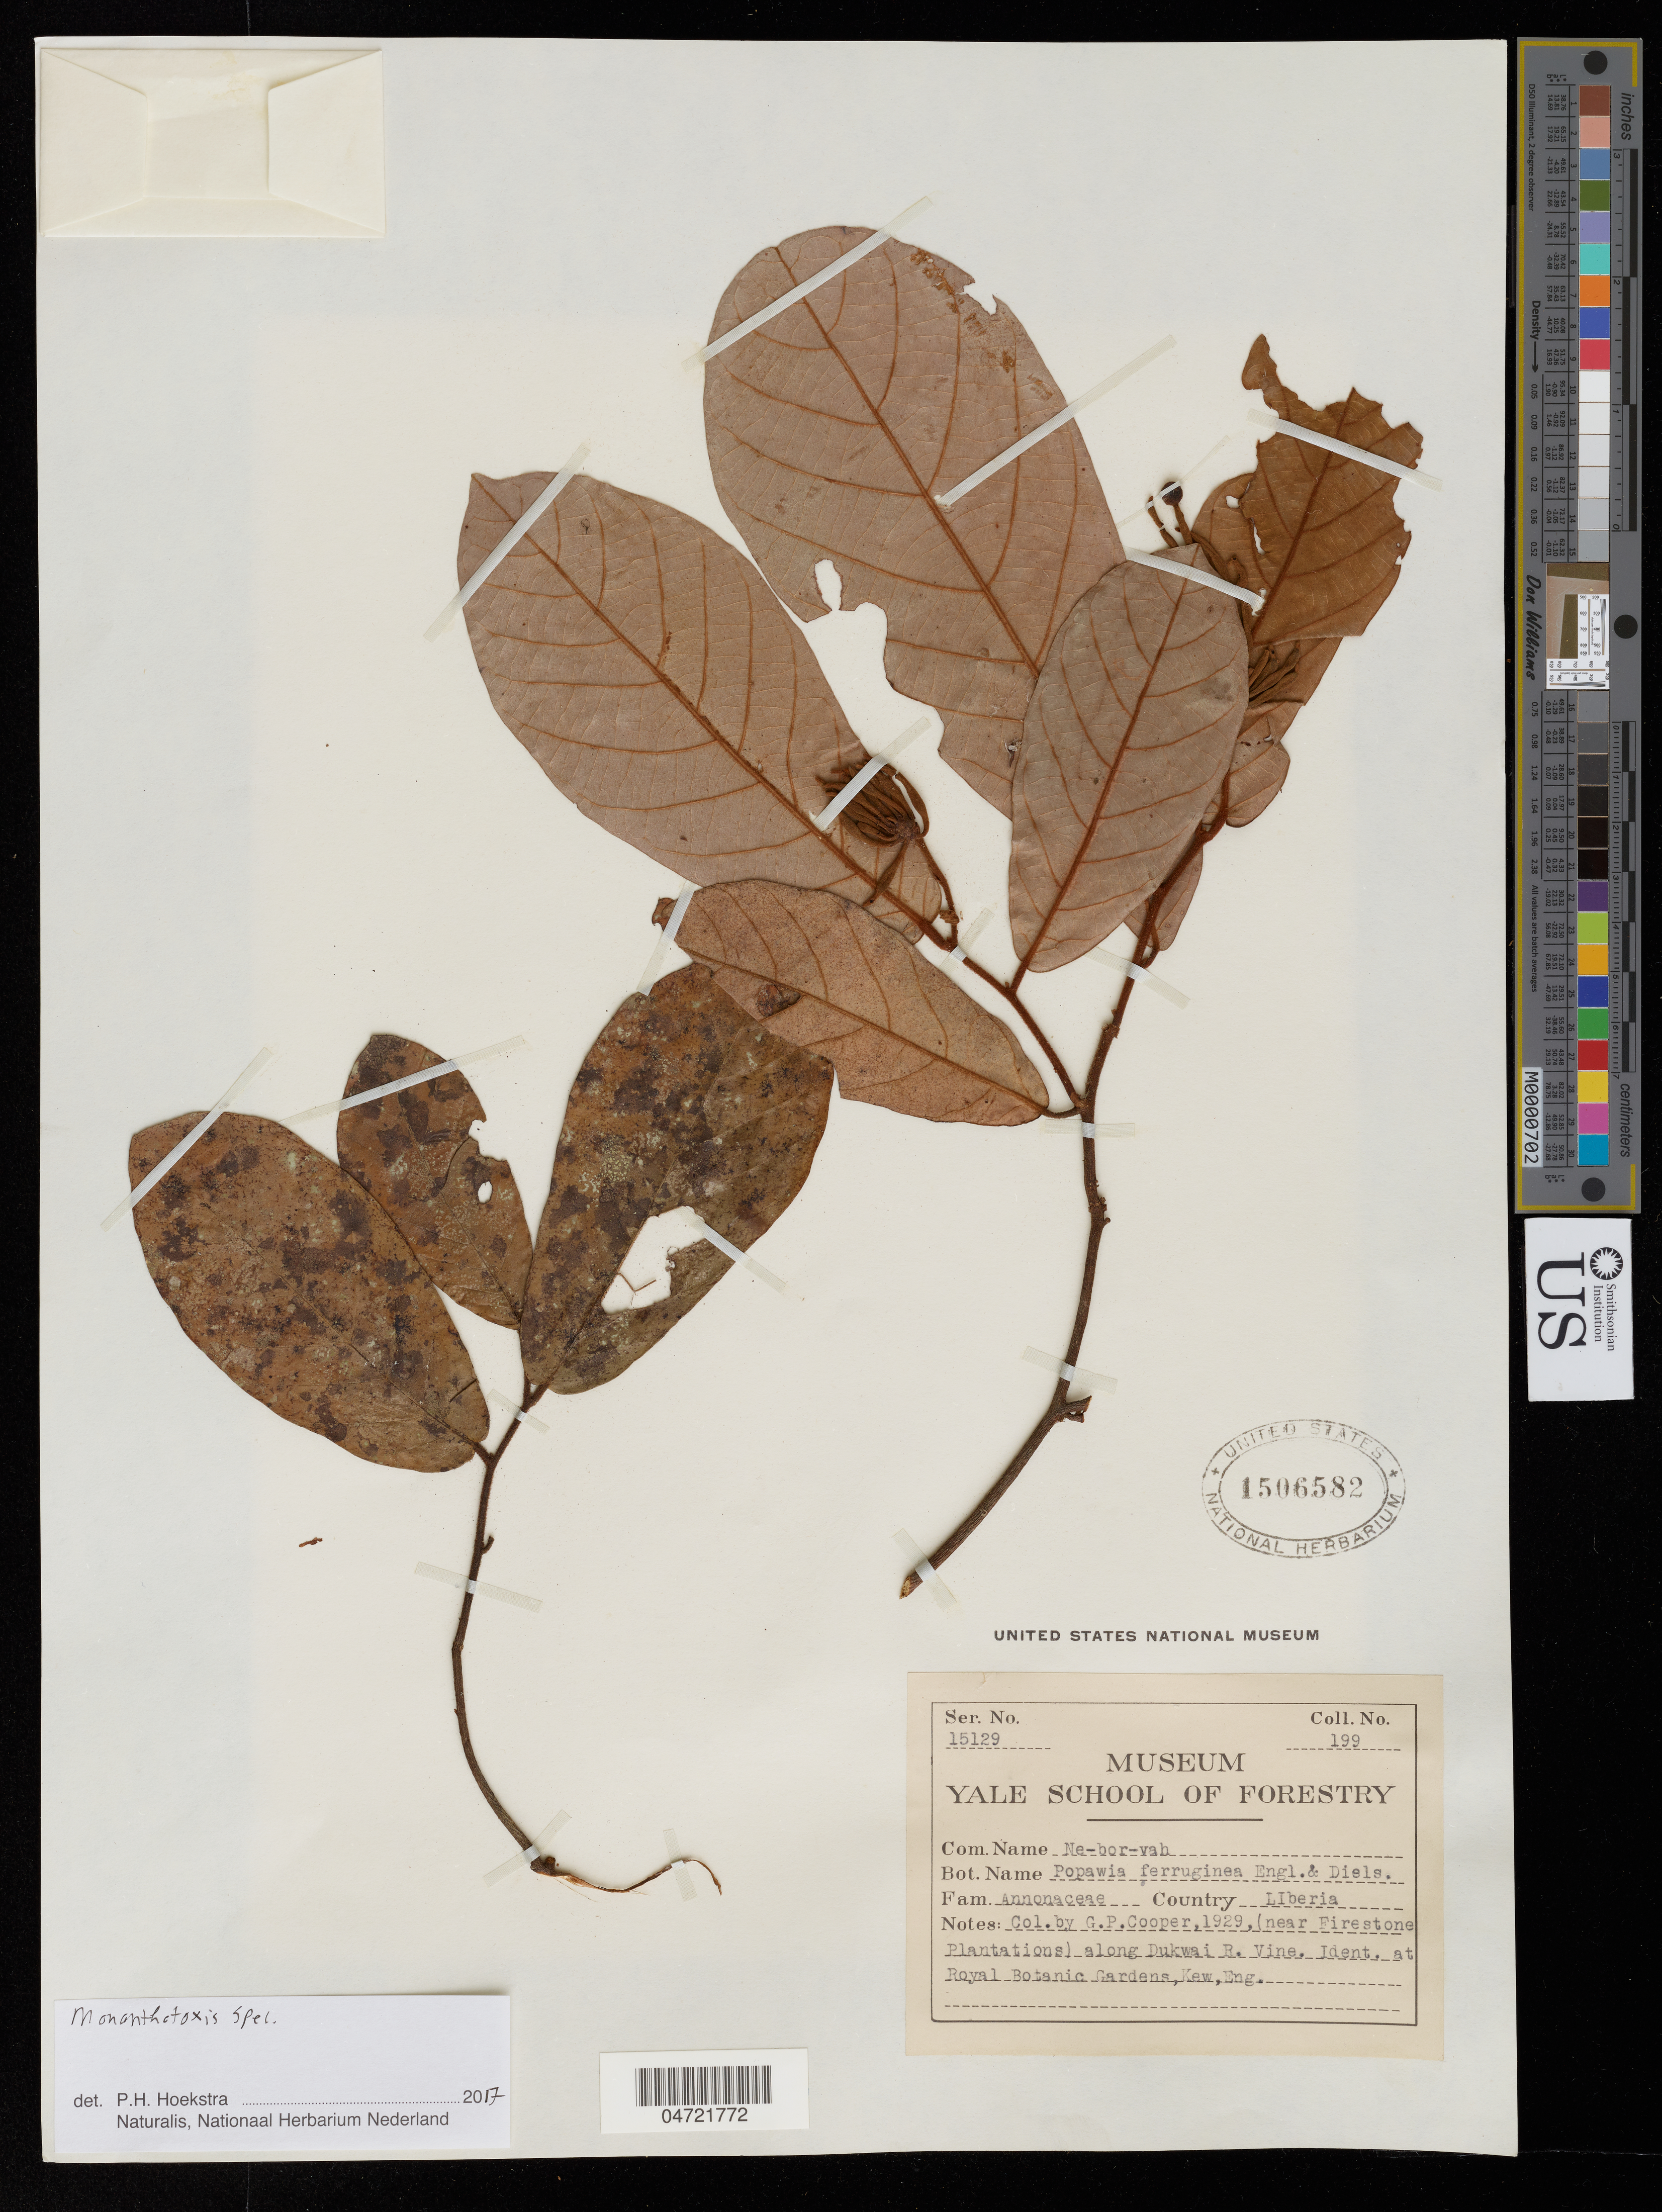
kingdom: Plantae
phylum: Tracheophyta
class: Magnoliopsida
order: Magnoliales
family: Annonaceae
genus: Monanthotaxis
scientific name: Monanthotaxis sp.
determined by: Hoekstra, P. H.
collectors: G. Cooper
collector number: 199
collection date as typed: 1929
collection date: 1929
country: Liberia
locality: Along Dukwai River; near Firestone Plantations.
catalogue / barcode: US 1506582